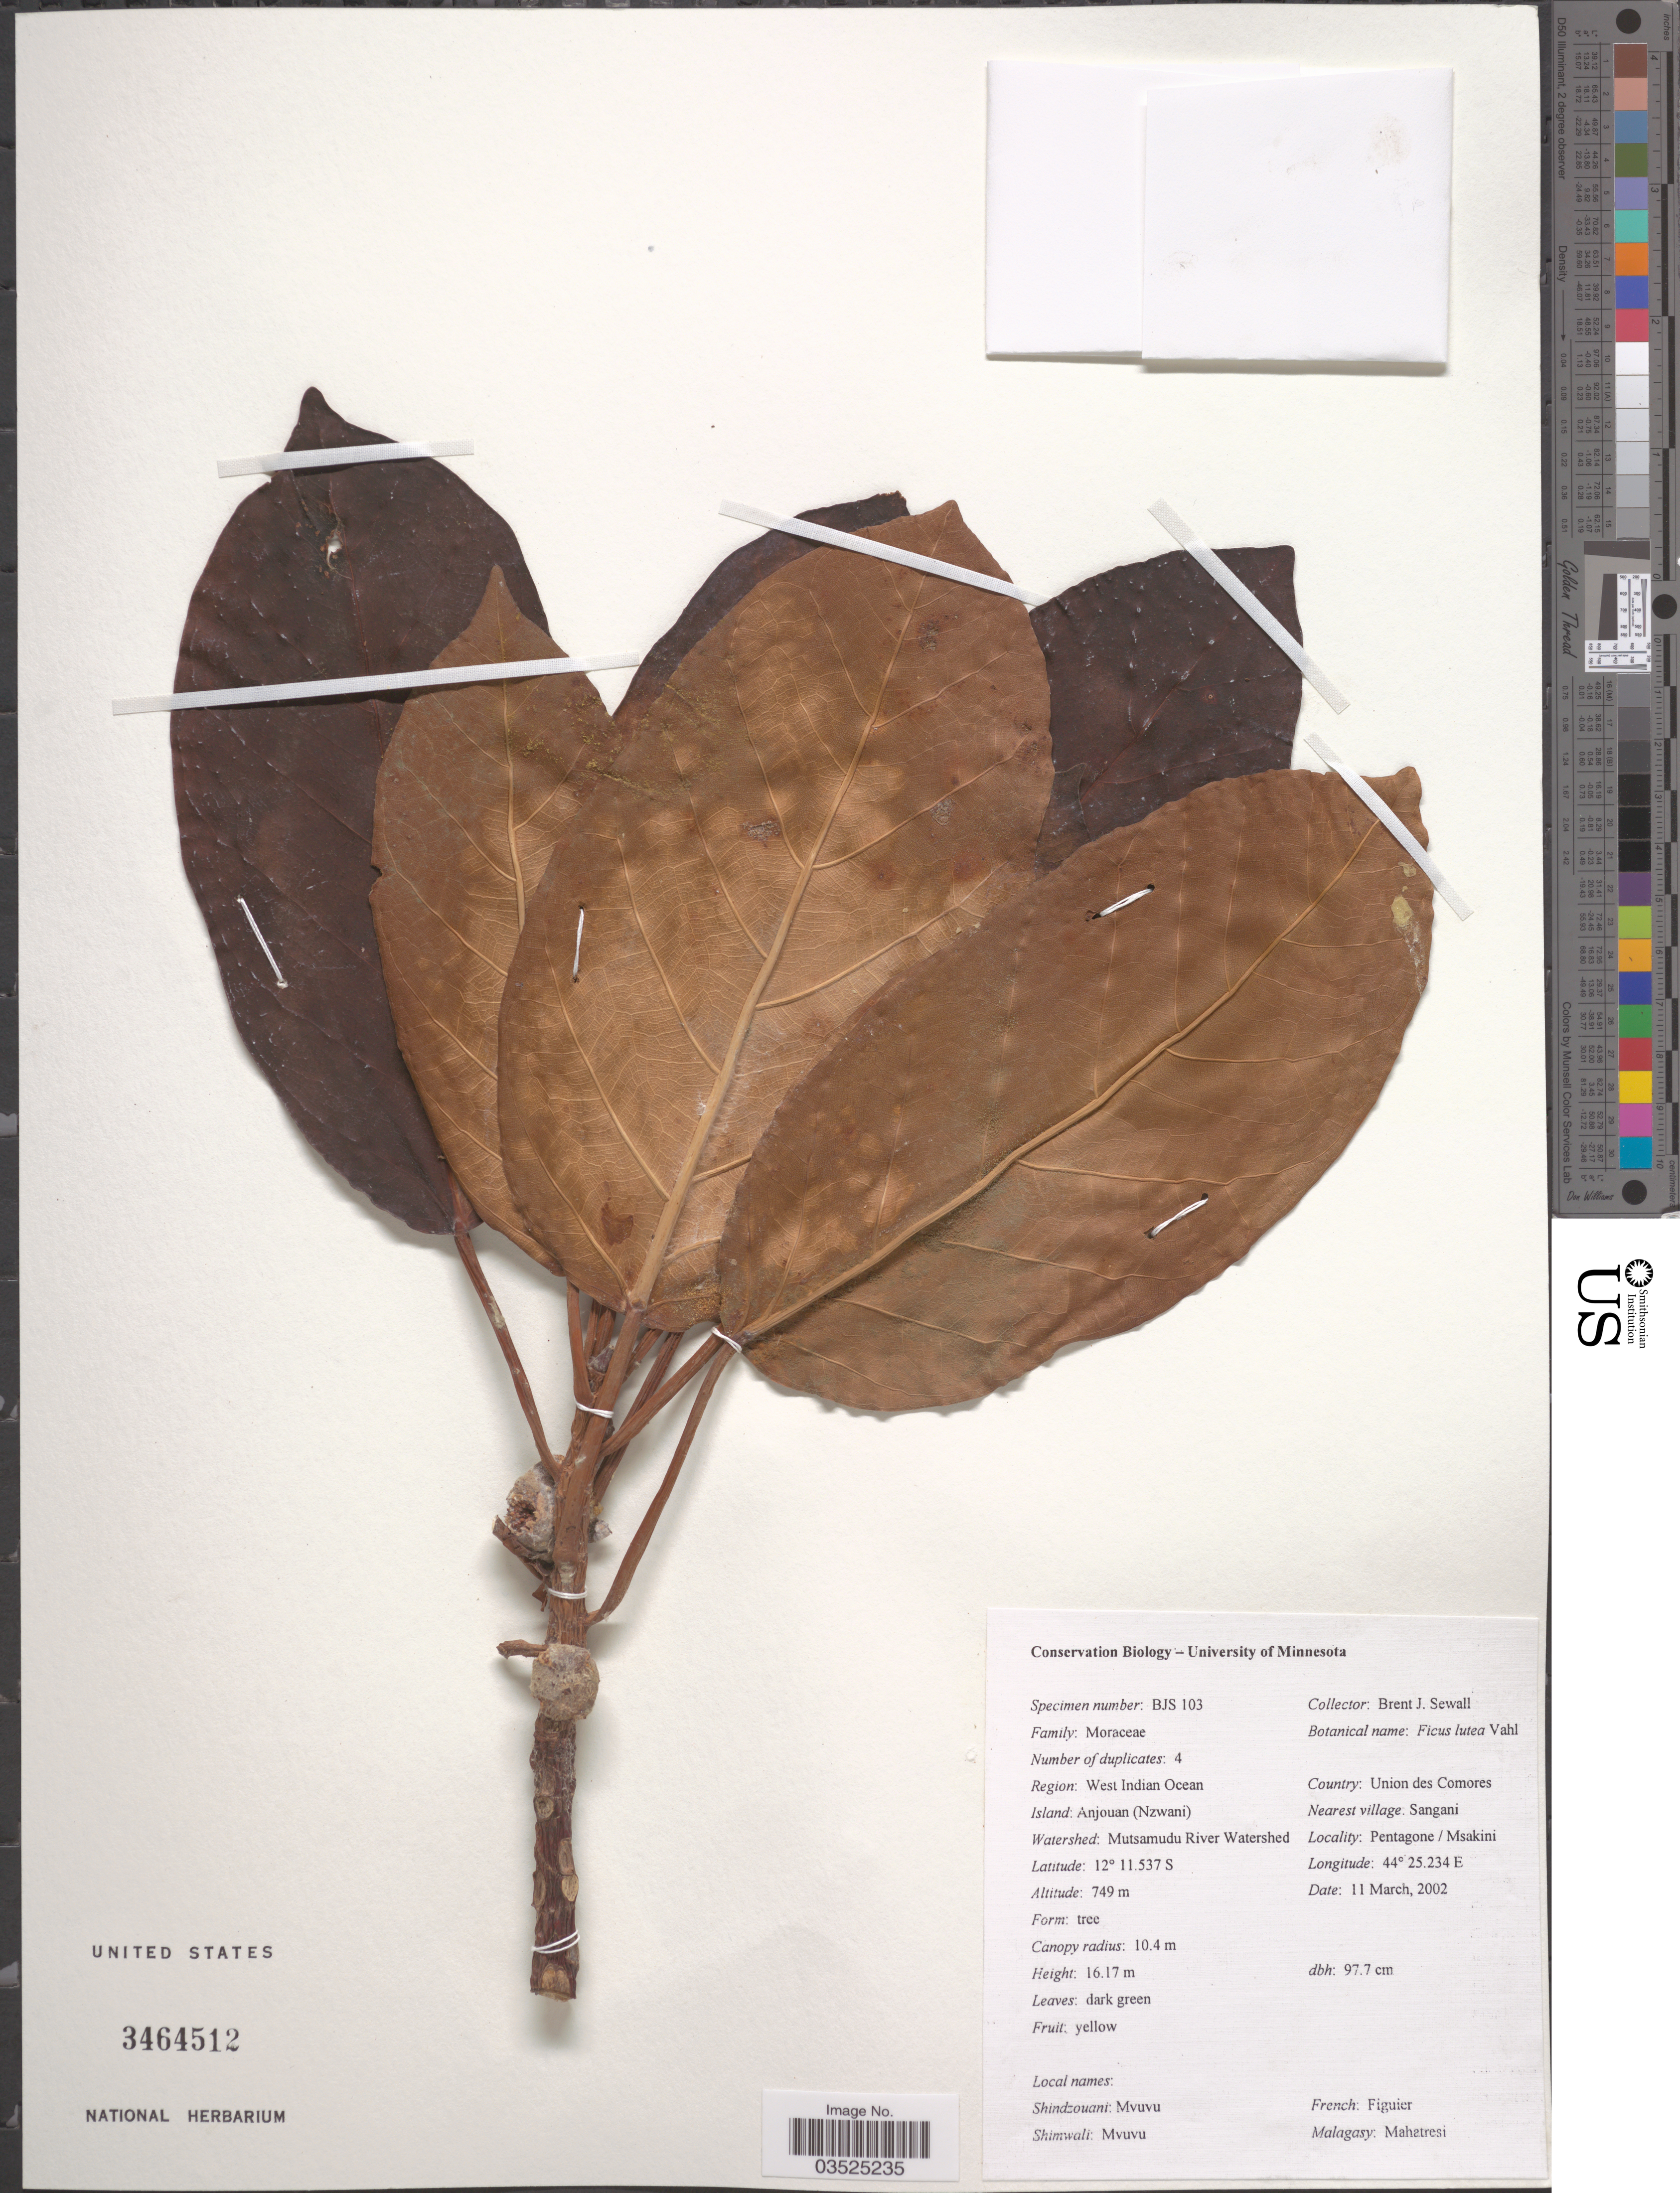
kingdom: Plantae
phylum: Tracheophyta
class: Magnoliopsida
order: Rosales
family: Moraceae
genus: Ficus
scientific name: Ficus lutea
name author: Vahl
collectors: B. Sewall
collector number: BJS 103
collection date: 2002-03-11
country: Comoros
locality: Region: West Indian Ocean. Country: Union des Comores. Island: Anjouan (Nzwani). Nearest village: Sangani. Watershed: Mutsamudu River Watershed. Pentagone/ Msakini.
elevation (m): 749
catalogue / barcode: US 3464512